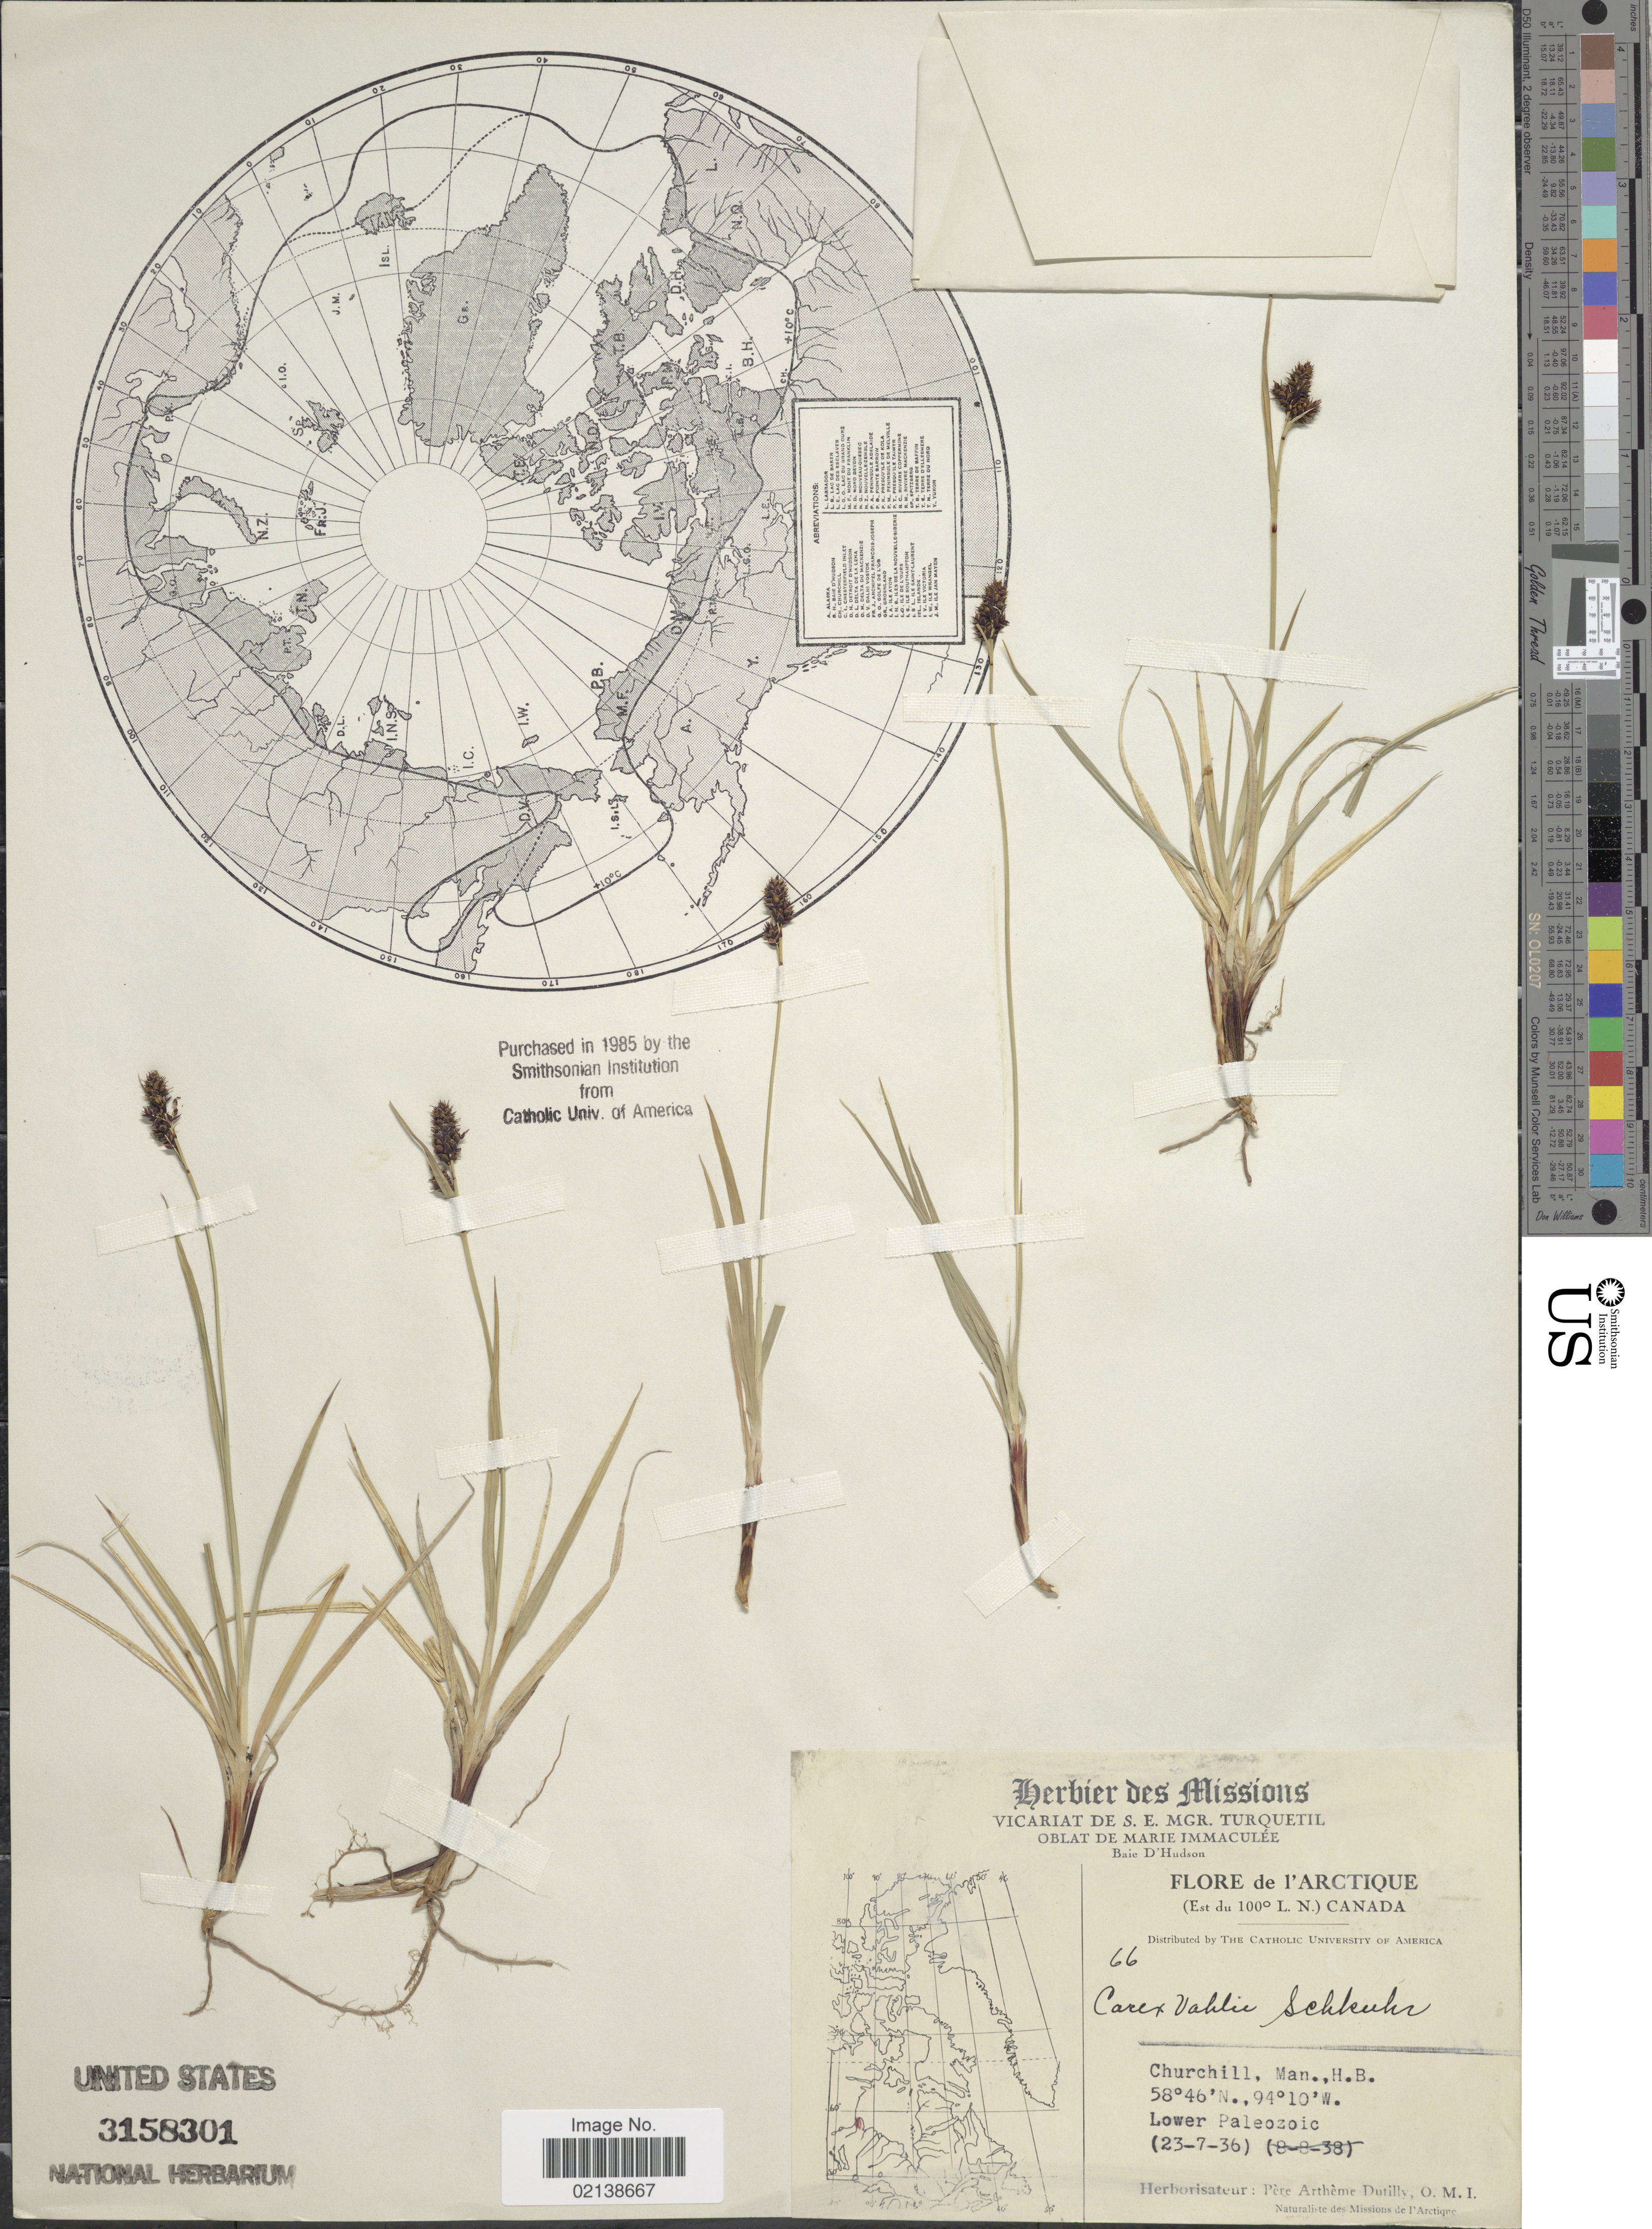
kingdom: Plantae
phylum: Tracheophyta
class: Liliopsida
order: Poales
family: Cyperaceae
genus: Carex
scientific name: Carex norvegica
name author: Retz.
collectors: A. Dutilly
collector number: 66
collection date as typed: Transcribed d/m/y: 23/7/36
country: Canada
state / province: Manitoba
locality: L' Arctique, Canada, Churchill, Man. H.B. (Est du 100° L. N.)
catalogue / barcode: US 3158301